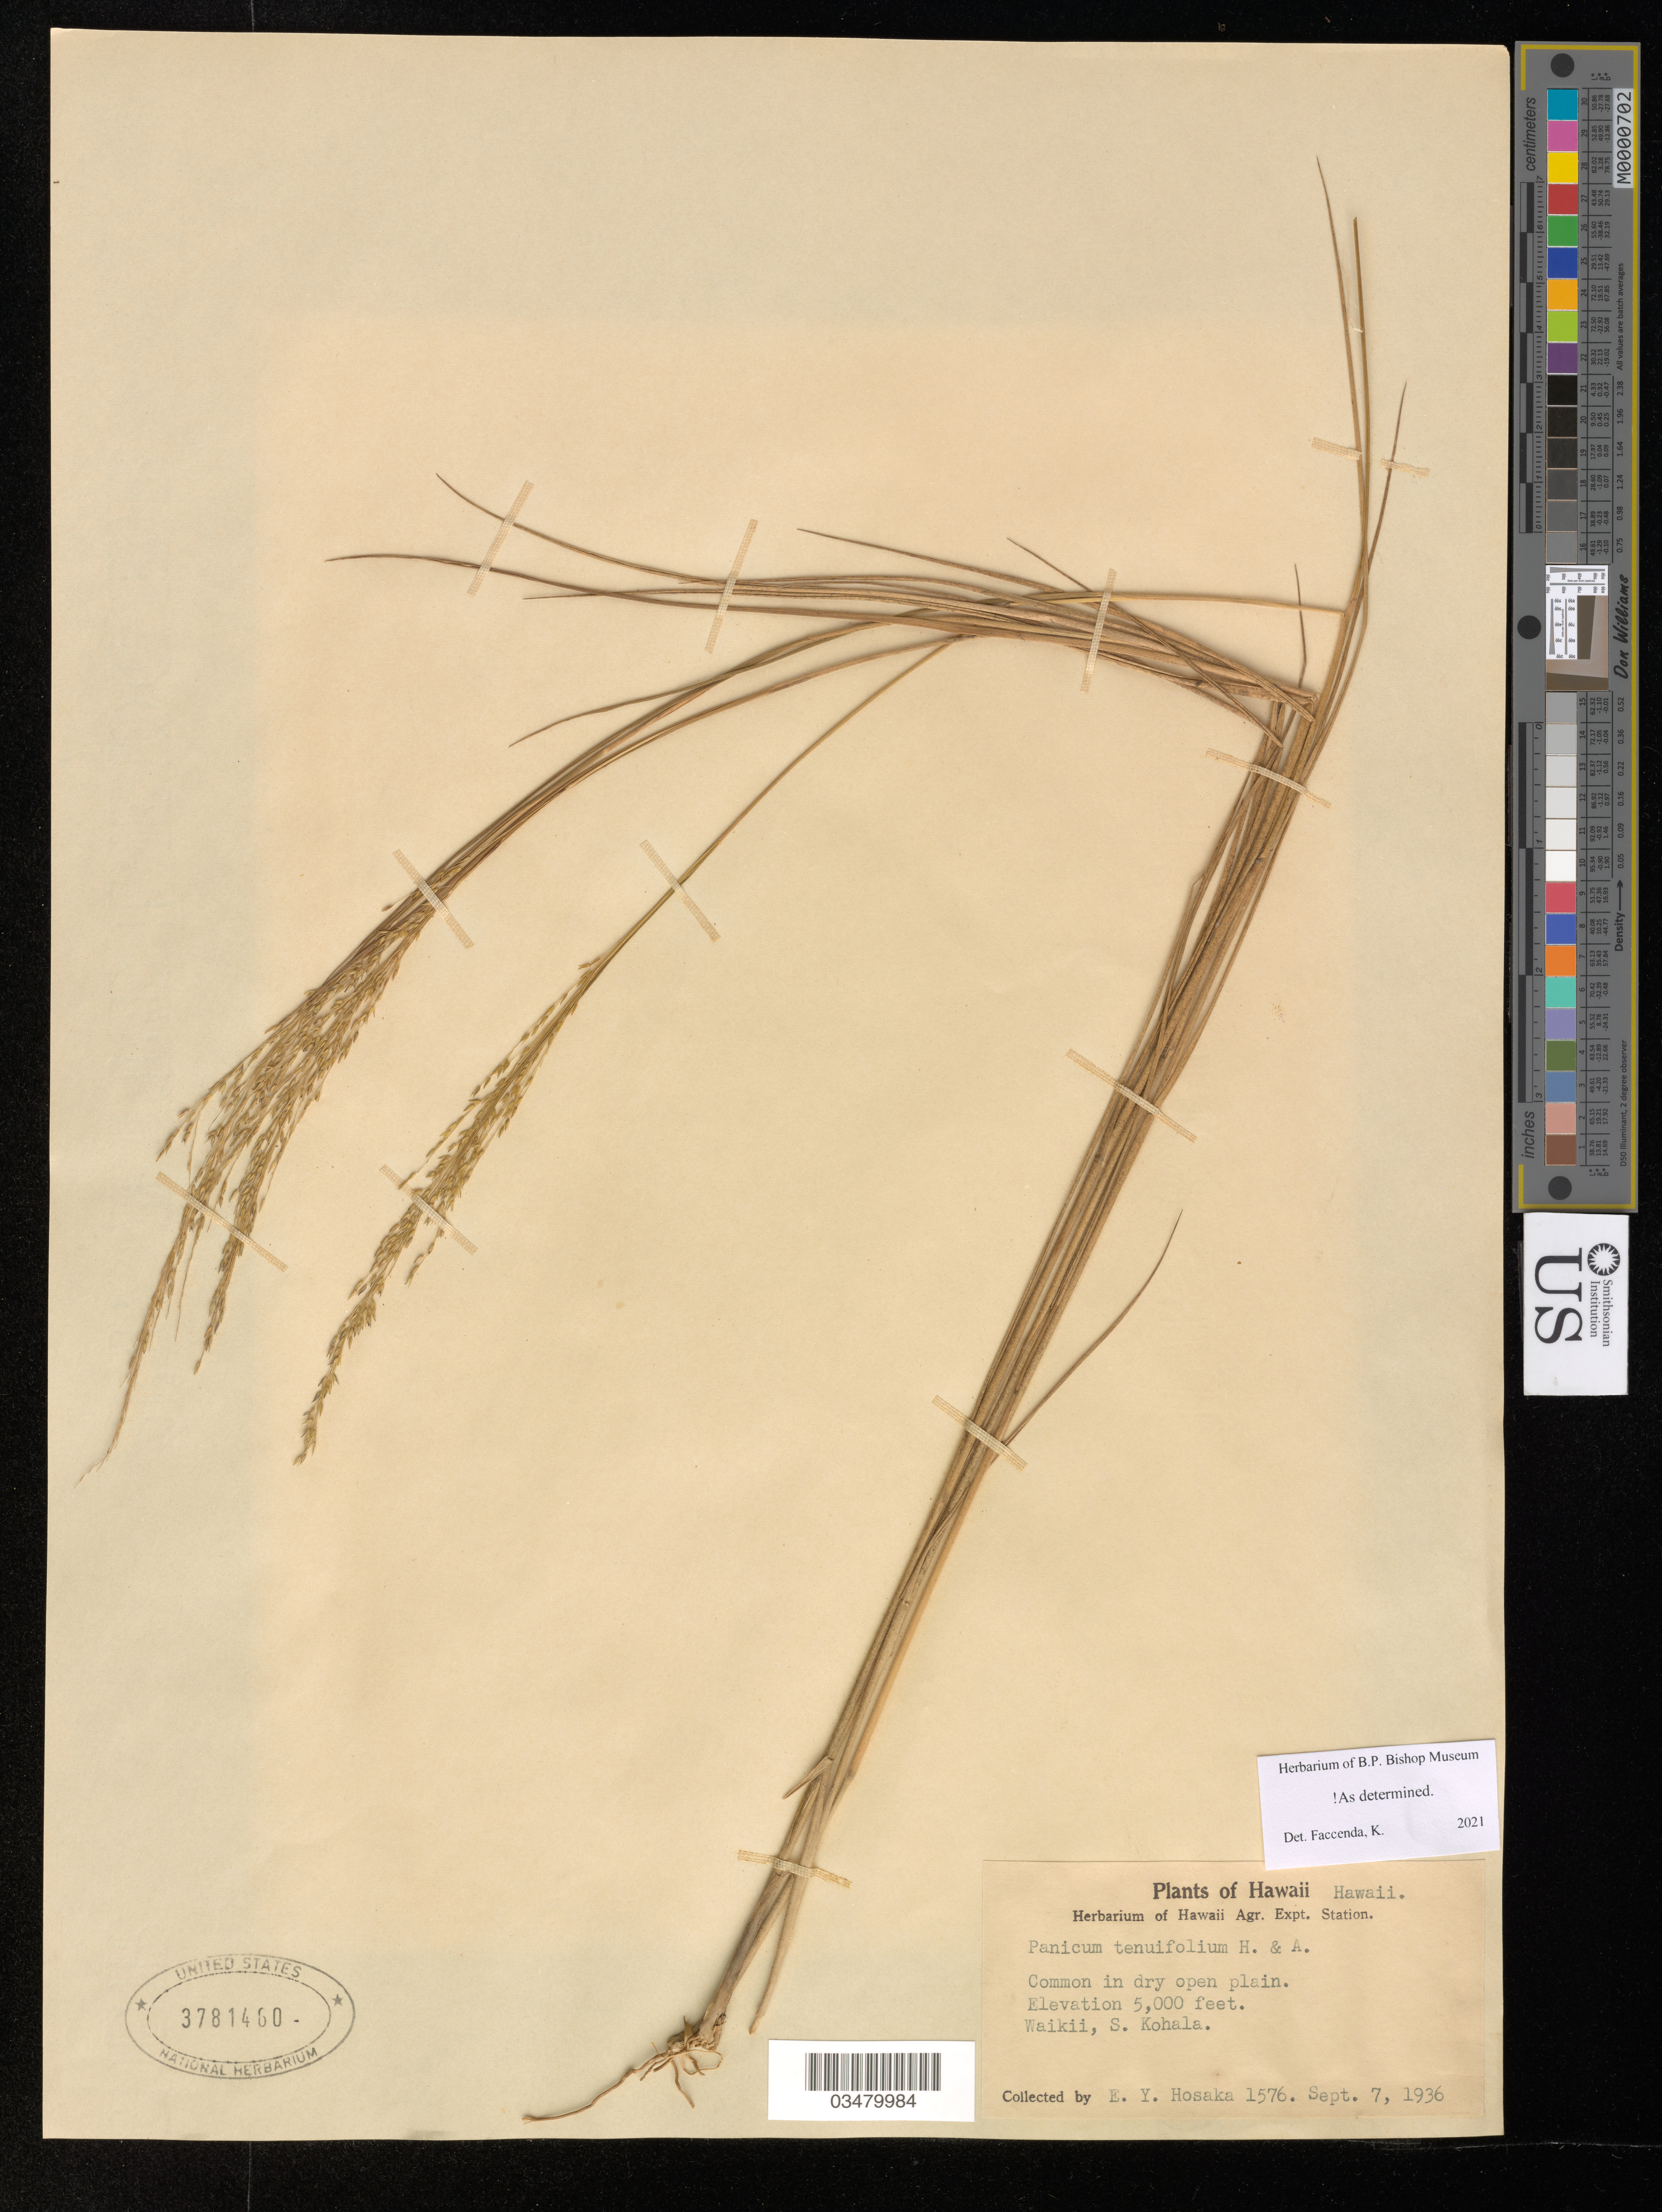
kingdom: Plantae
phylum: Tracheophyta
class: Liliopsida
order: Poales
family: Poaceae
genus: Panicum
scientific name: Panicum tenuifolium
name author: Hook. & Arn.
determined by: Faccenda, K.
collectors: E. Y. Hosaka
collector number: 1576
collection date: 1936-09-07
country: United States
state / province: Hawaii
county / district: Hawaii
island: Hawaii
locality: Waikii, S. Kohala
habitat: Dry, open plain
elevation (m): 1524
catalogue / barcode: US 3781460